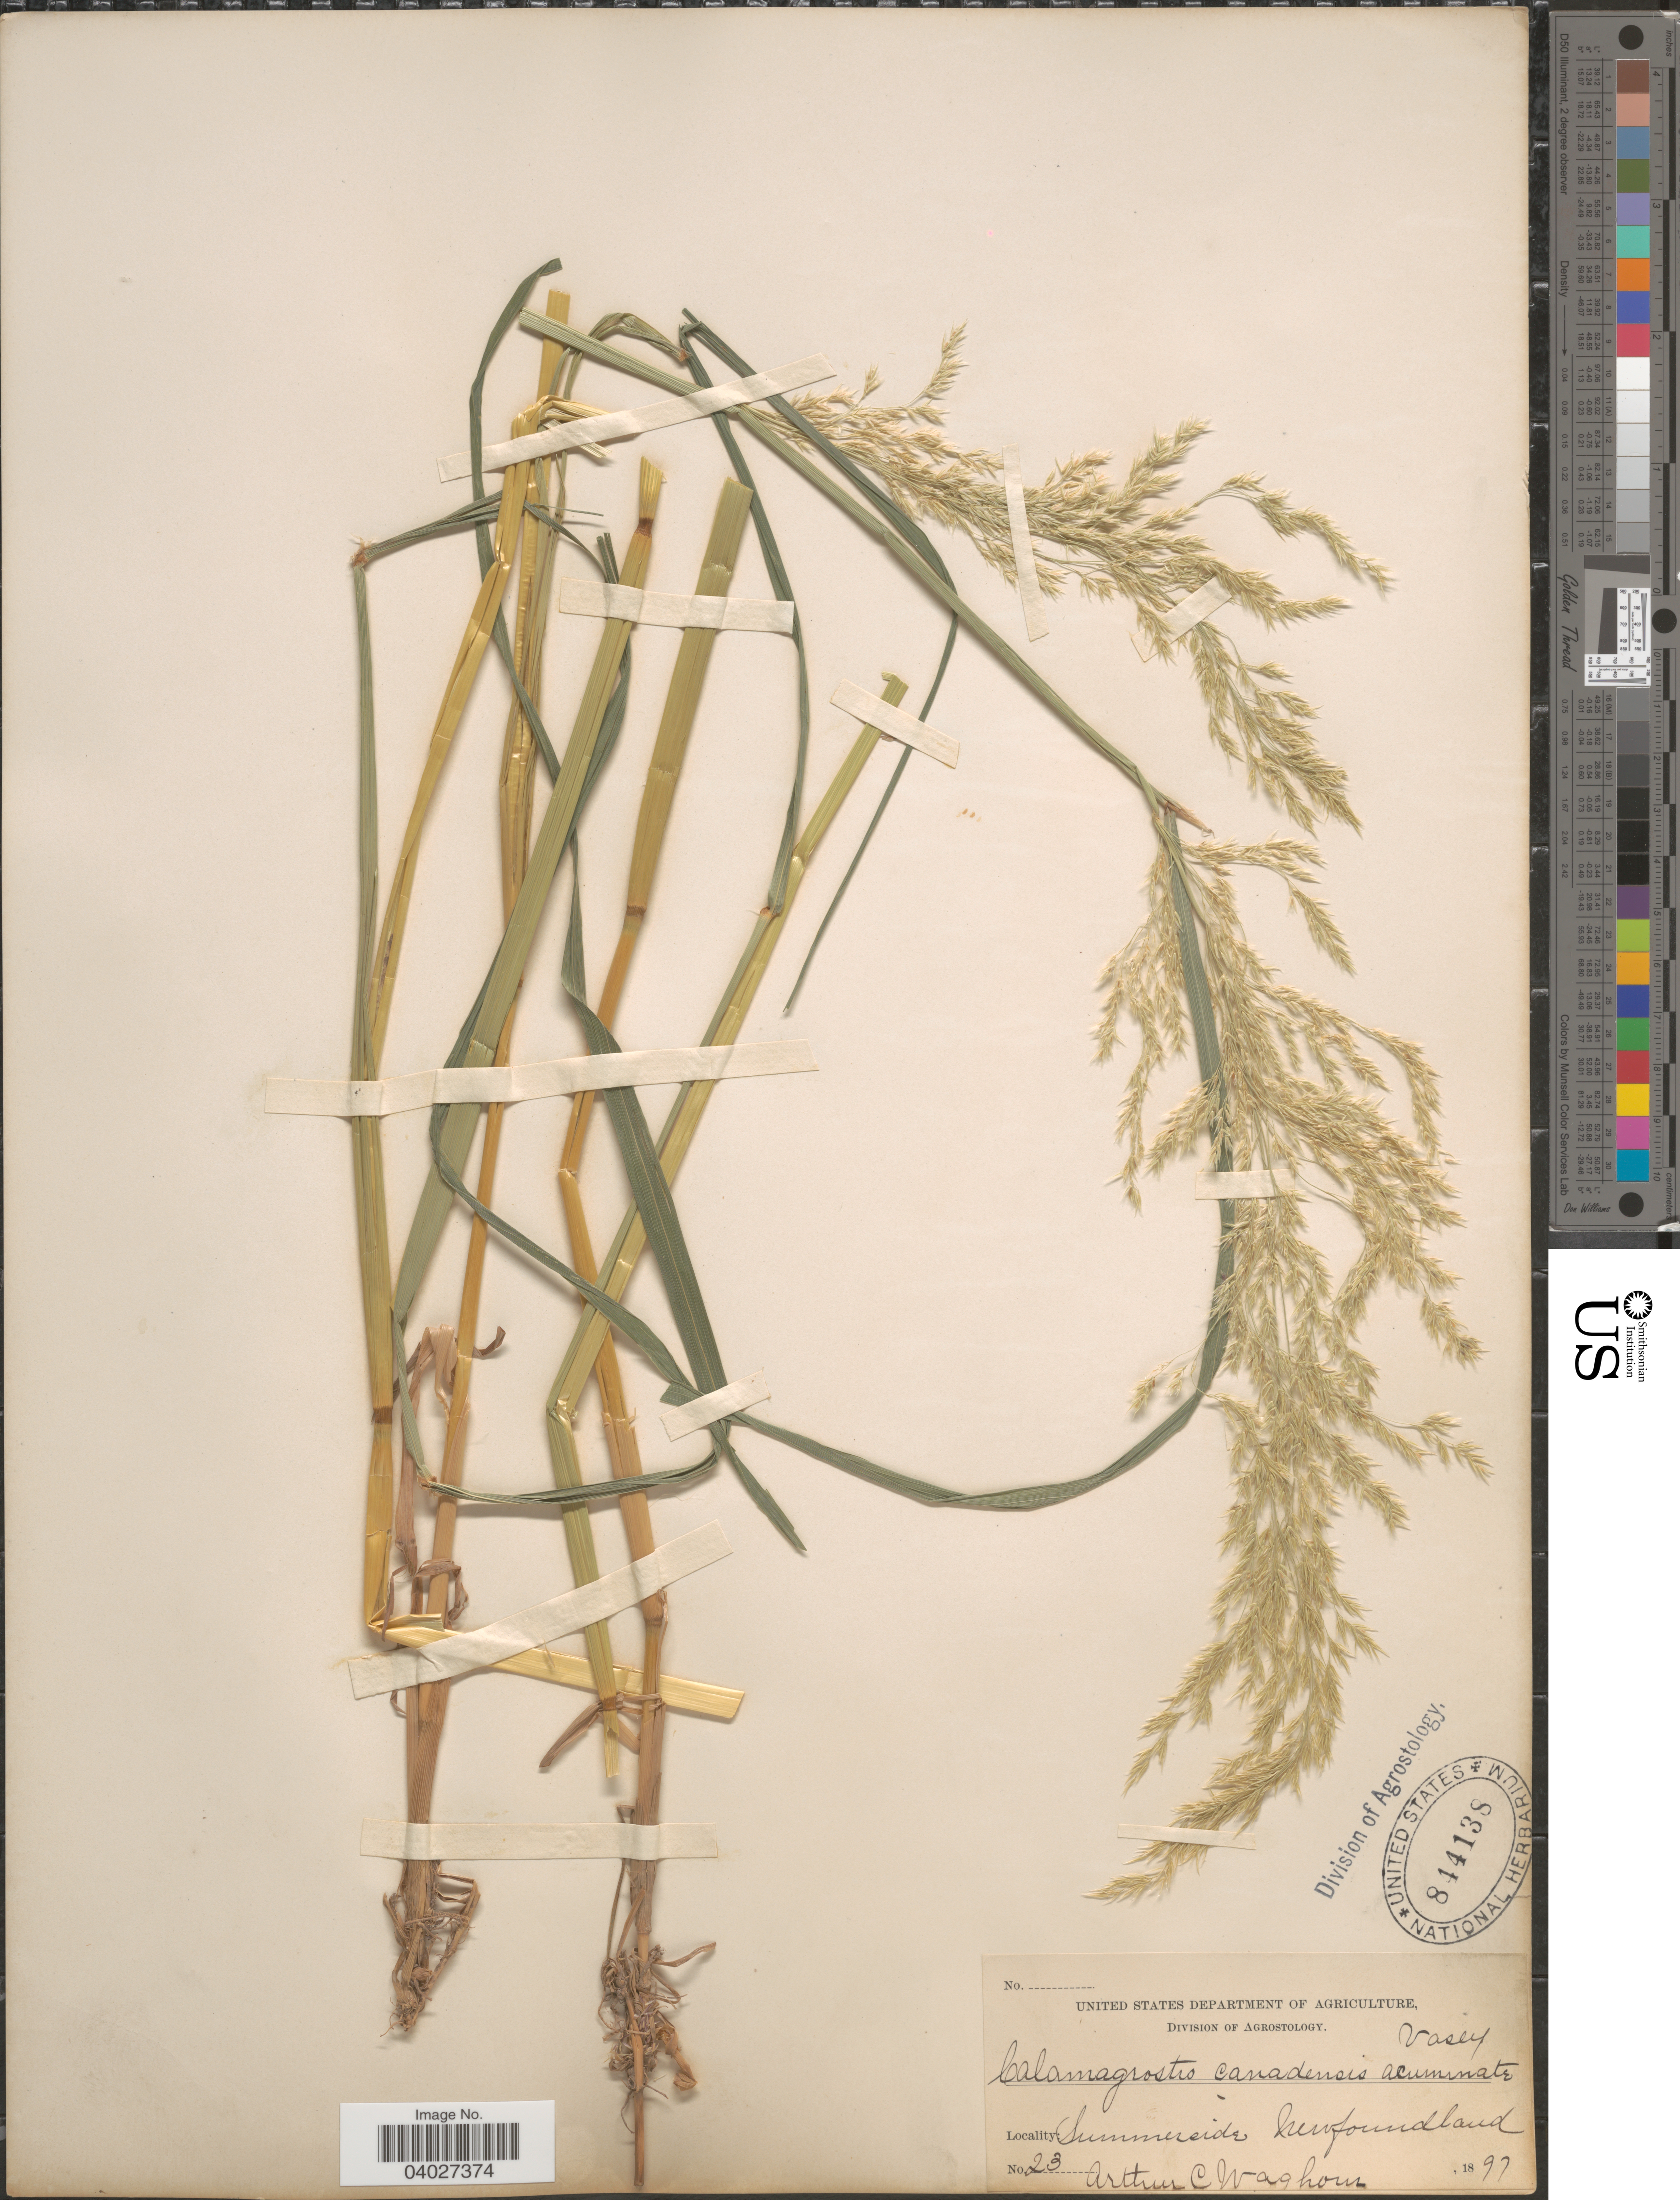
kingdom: Plantae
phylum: Tracheophyta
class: Liliopsida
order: Poales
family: Poaceae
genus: Calamagrostis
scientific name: Calamagrostis canadensis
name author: (Michx.) P. Beauv.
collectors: A. Waghorne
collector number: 23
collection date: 1897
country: Canada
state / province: Newfoundland and Labrador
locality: Summerside.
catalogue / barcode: US 844138